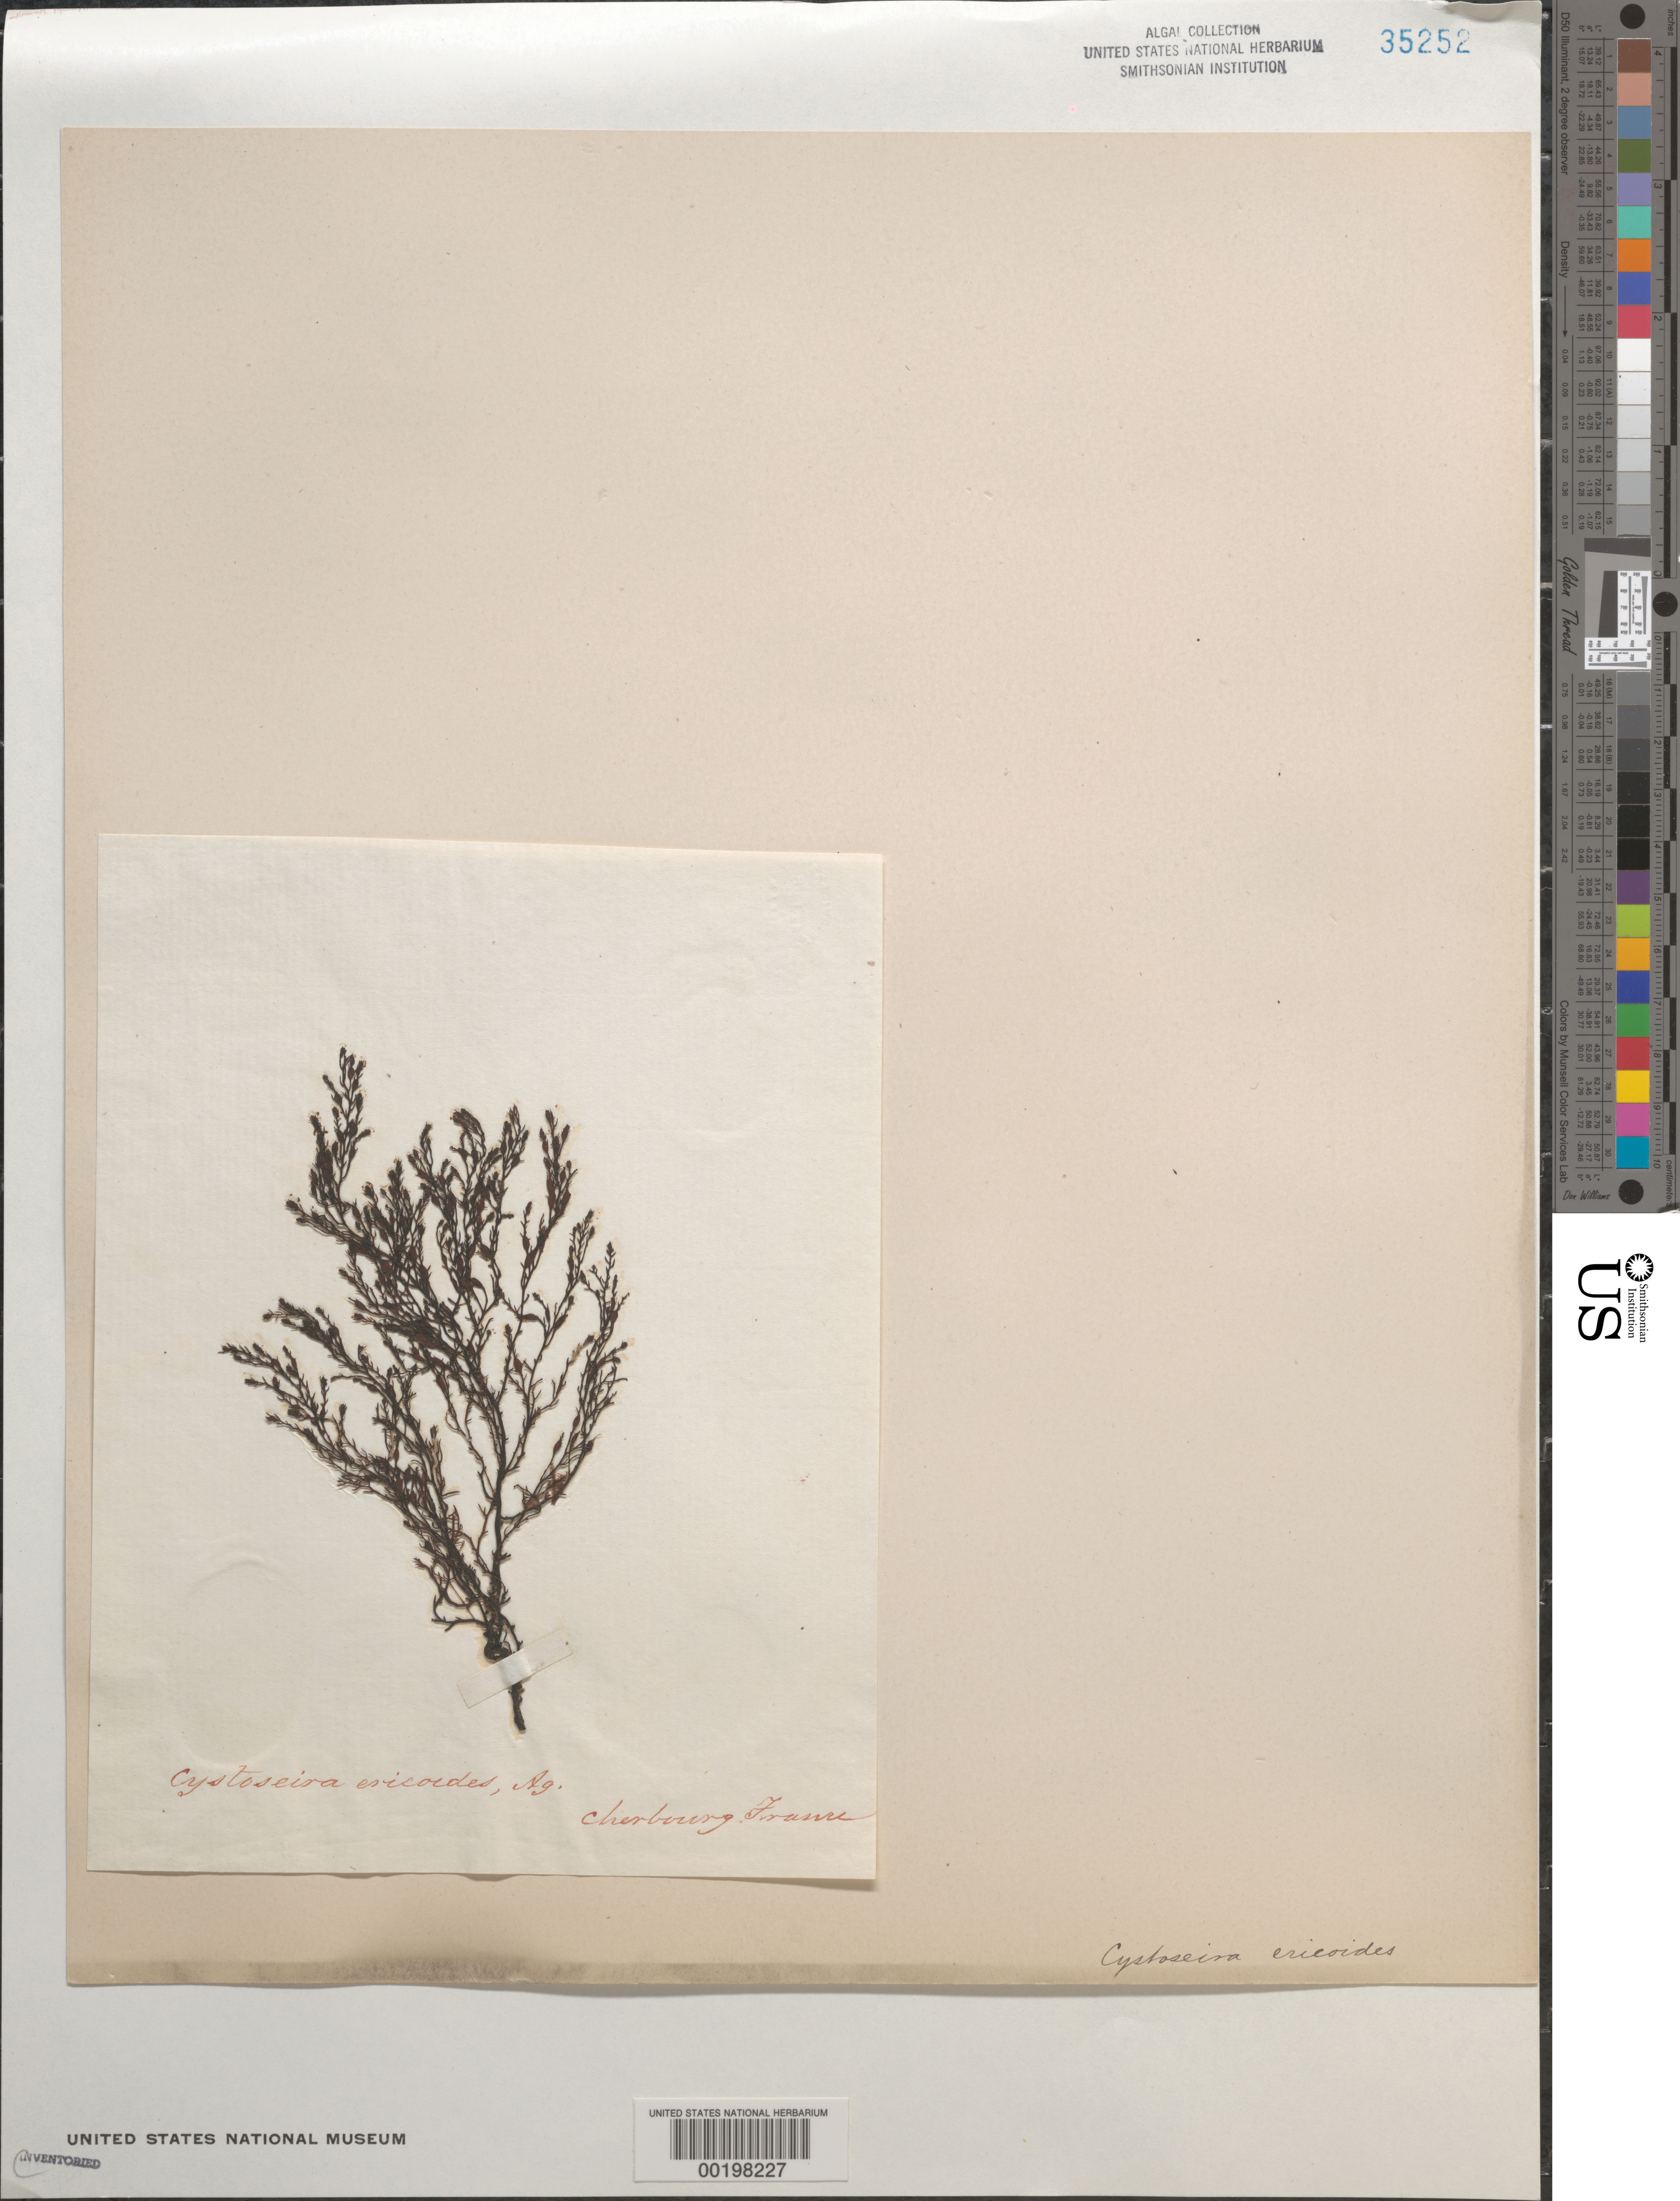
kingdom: Chromista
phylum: Ochrophyta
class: Phaeophyceae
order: Fucales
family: Sargassaceae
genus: Ericaria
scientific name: Ericaria selaginoides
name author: (L.) Molinari & Guiry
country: France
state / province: Normandie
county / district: Manche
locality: Cherbourg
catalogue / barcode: US 35252